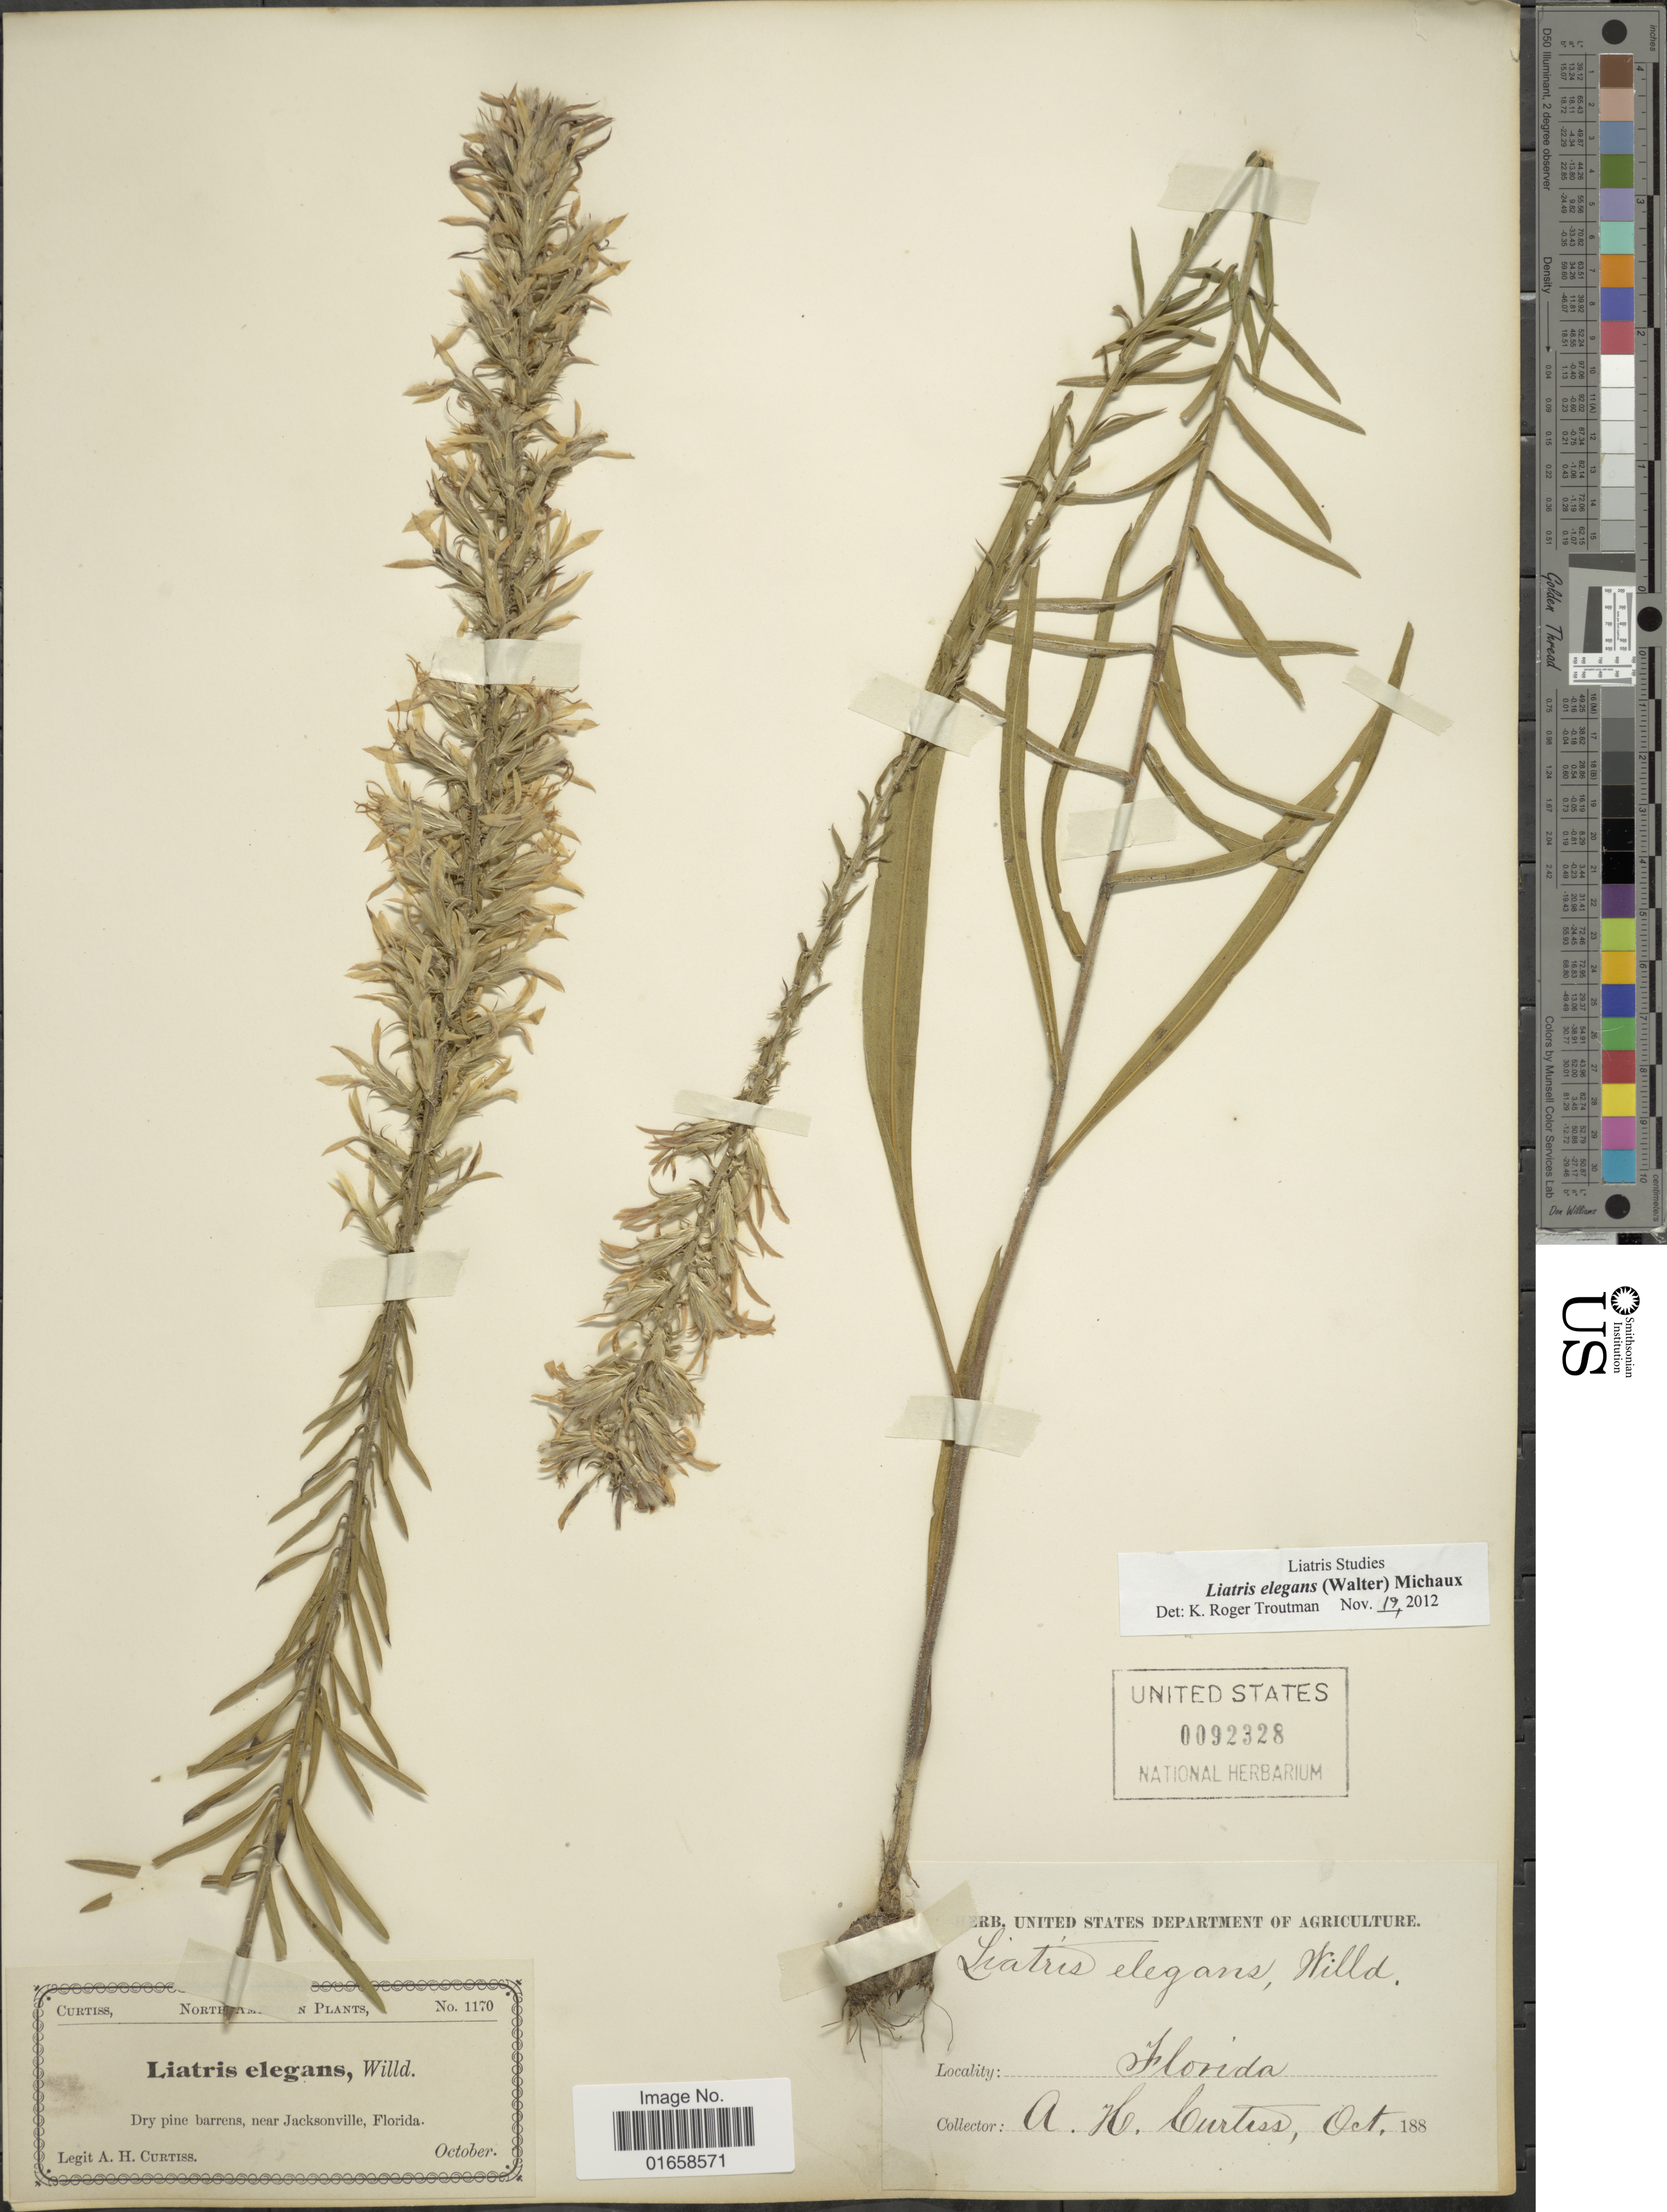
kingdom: Plantae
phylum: Tracheophyta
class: Magnoliopsida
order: Asterales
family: Asteraceae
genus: Liatris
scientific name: Liatris elegans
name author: (Walter) Michx.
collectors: A. H. Curtiss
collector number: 1170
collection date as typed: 188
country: United States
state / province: Florida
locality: Dry pine barrens, near Jacksonville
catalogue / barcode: US 92328